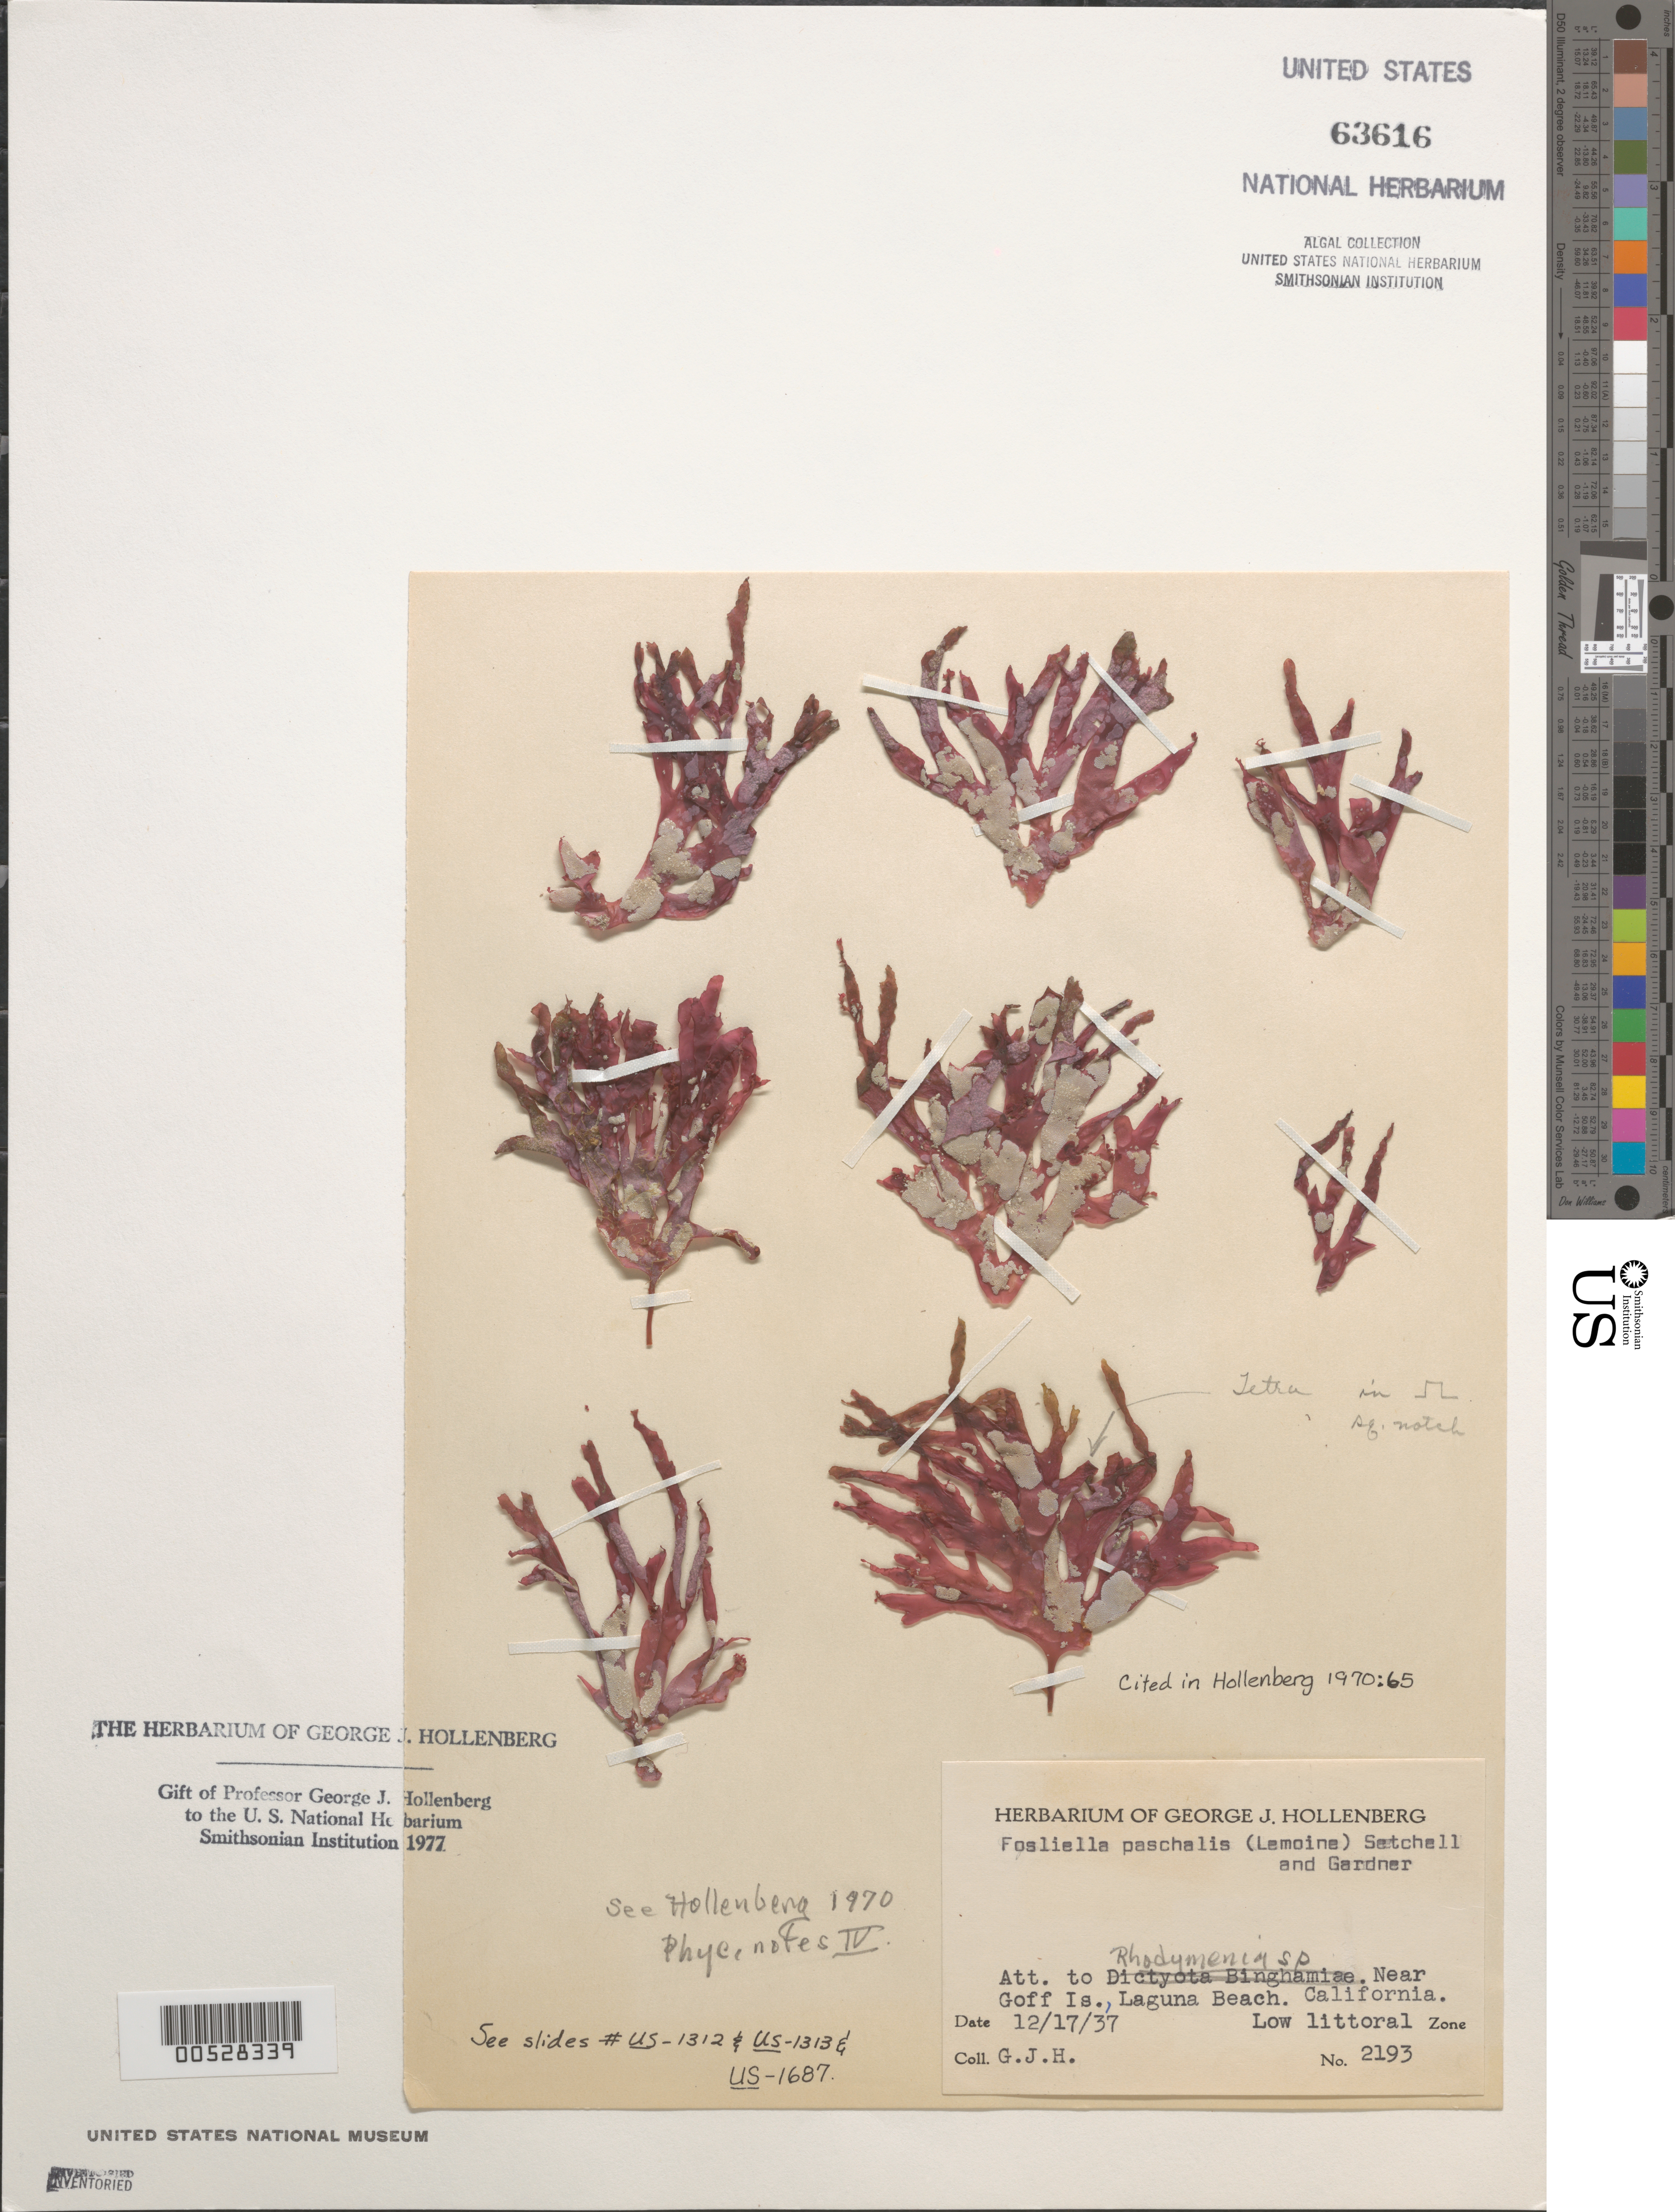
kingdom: Plantae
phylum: Rhodophyta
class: Florideophyceae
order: Corallinales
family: Hydrolithaceae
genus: Fosliella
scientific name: Fosliella paschalis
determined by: Hollenberg, George J.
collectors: G. Hollenberg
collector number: GJH 2193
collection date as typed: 17 Dec 1937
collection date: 1937-12-17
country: United States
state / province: California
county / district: Orange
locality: Laguna Beach, near Goff Island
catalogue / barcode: US 63616